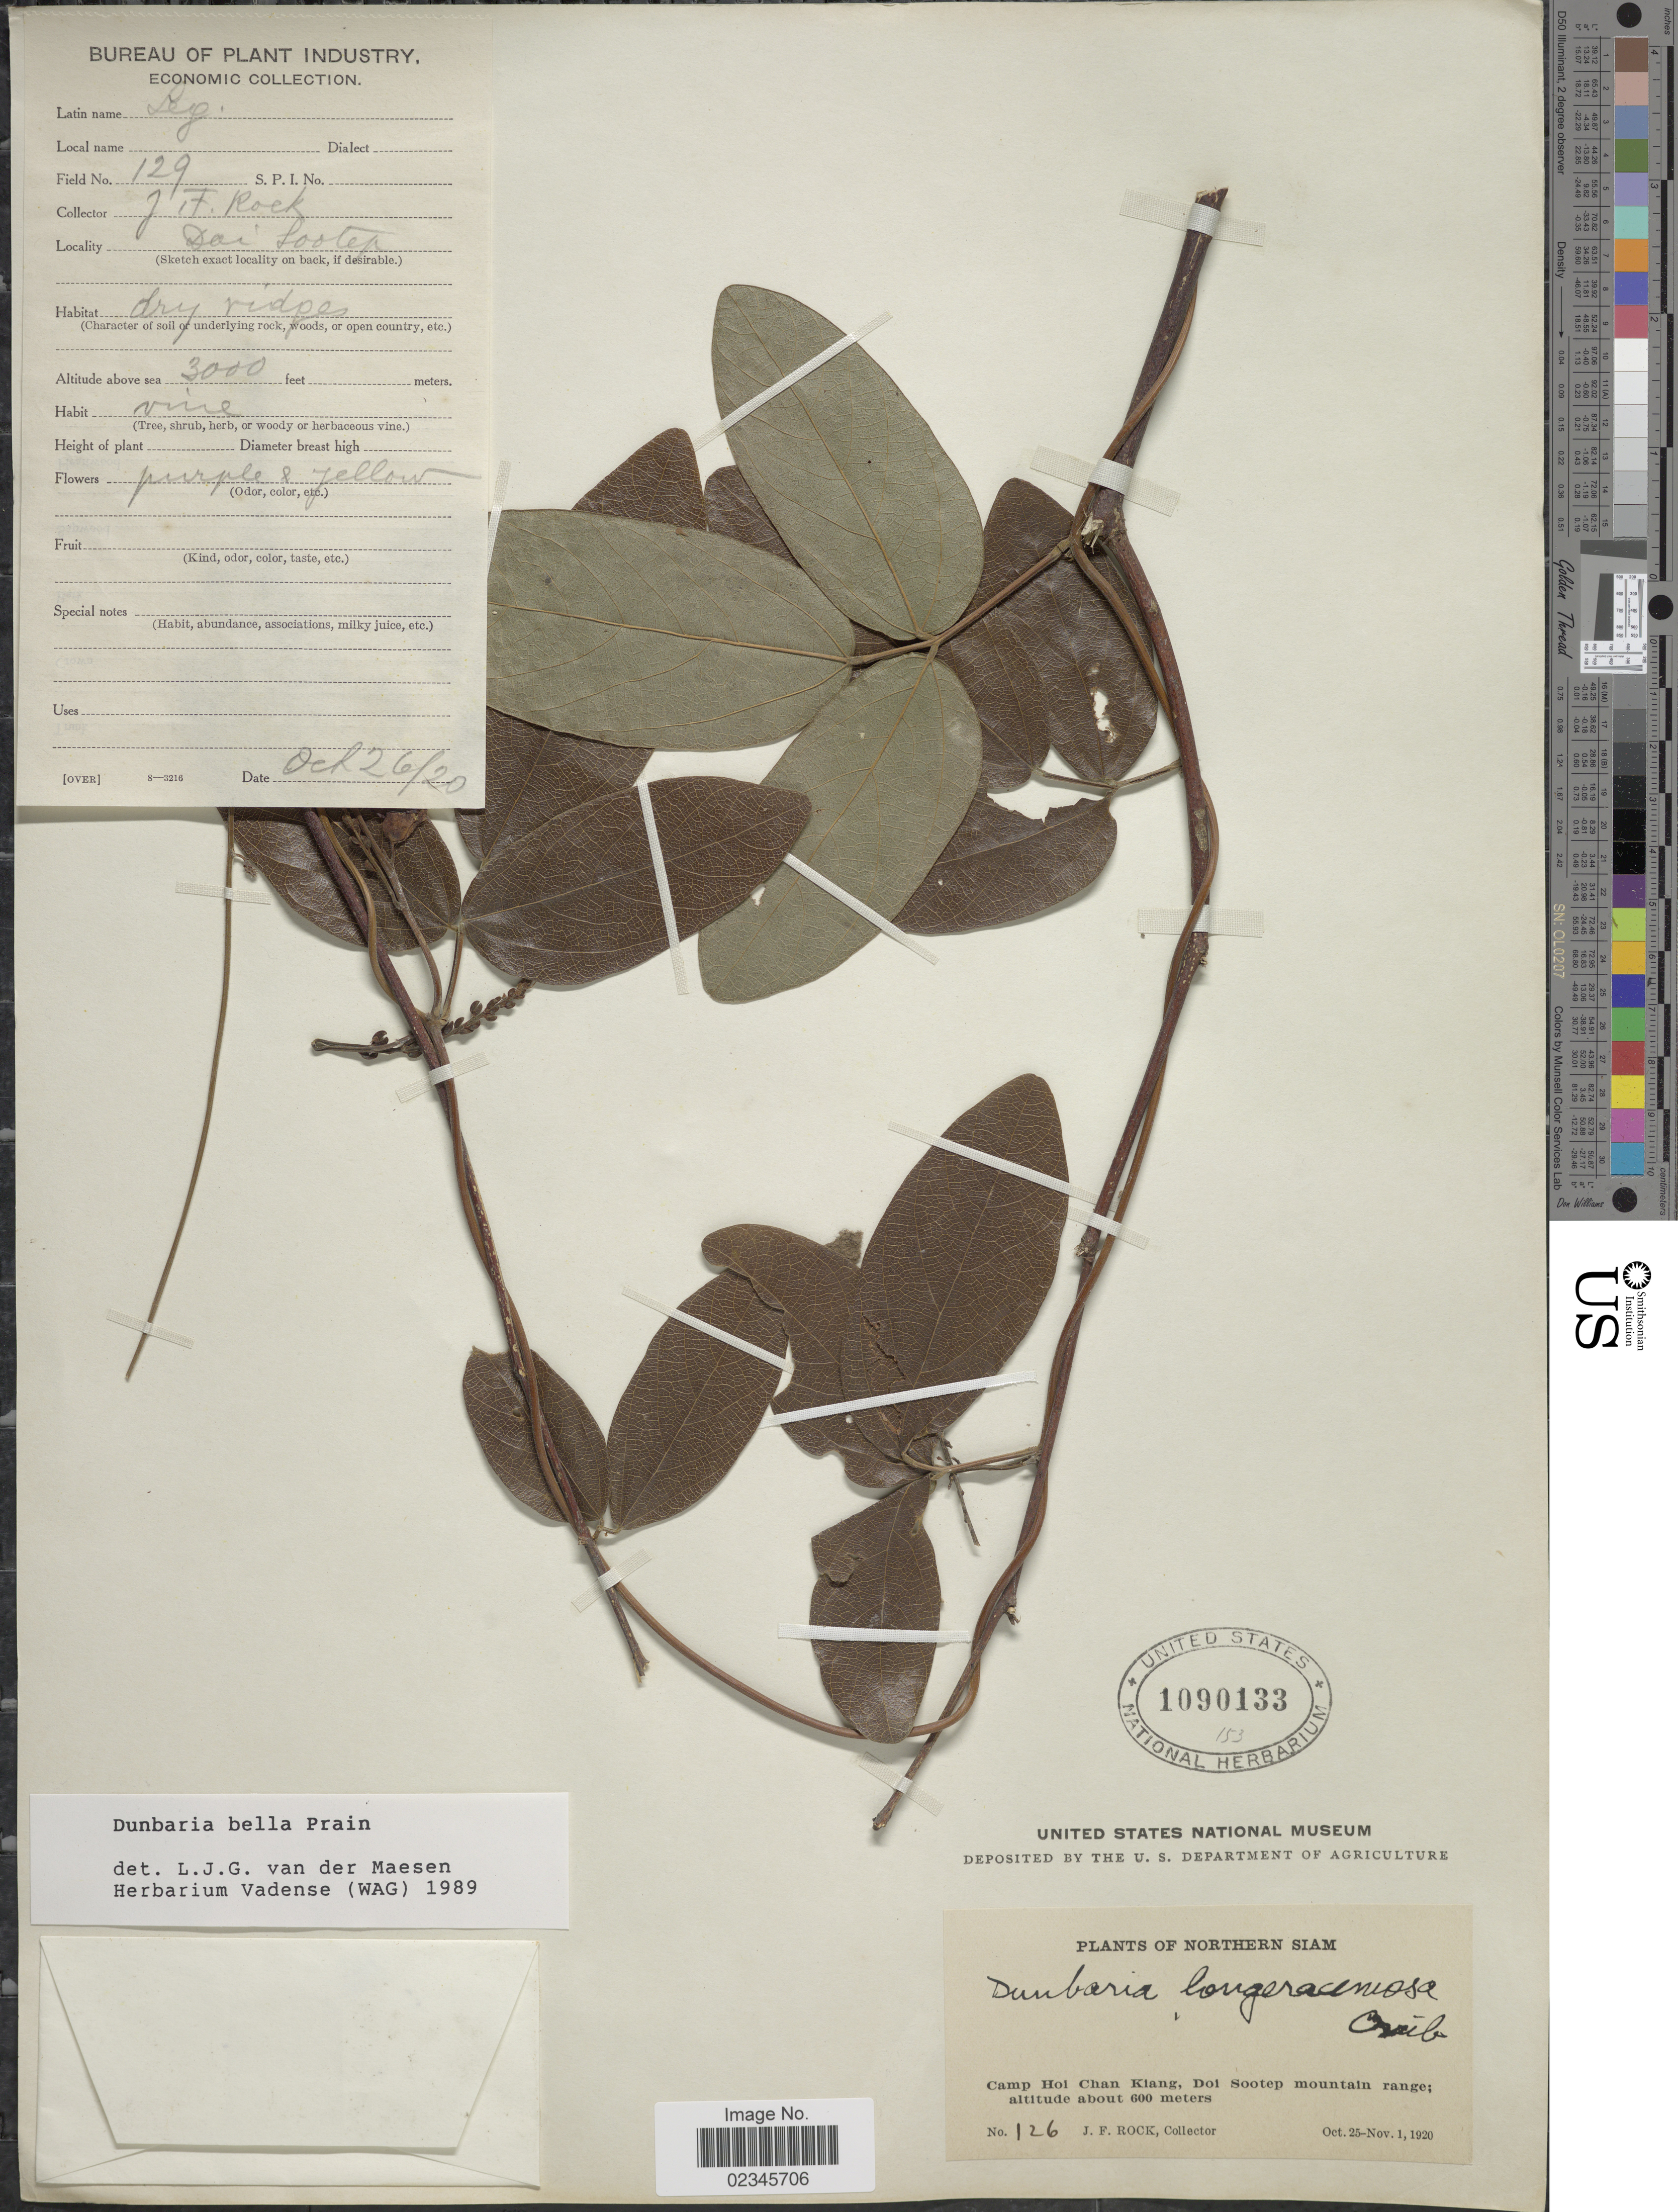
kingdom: Plantae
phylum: Tracheophyta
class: Magnoliopsida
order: Fabales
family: Fabaceae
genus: Dunbaria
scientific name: Dunbaria bella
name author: Prain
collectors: J. Rock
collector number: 129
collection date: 1920-10-26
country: Thailand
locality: Northern Siam, Camp Hoi Chan Kiang, Doi Sootep mountain range, Doi Sootep, dry ridges.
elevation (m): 600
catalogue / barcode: US 1090133